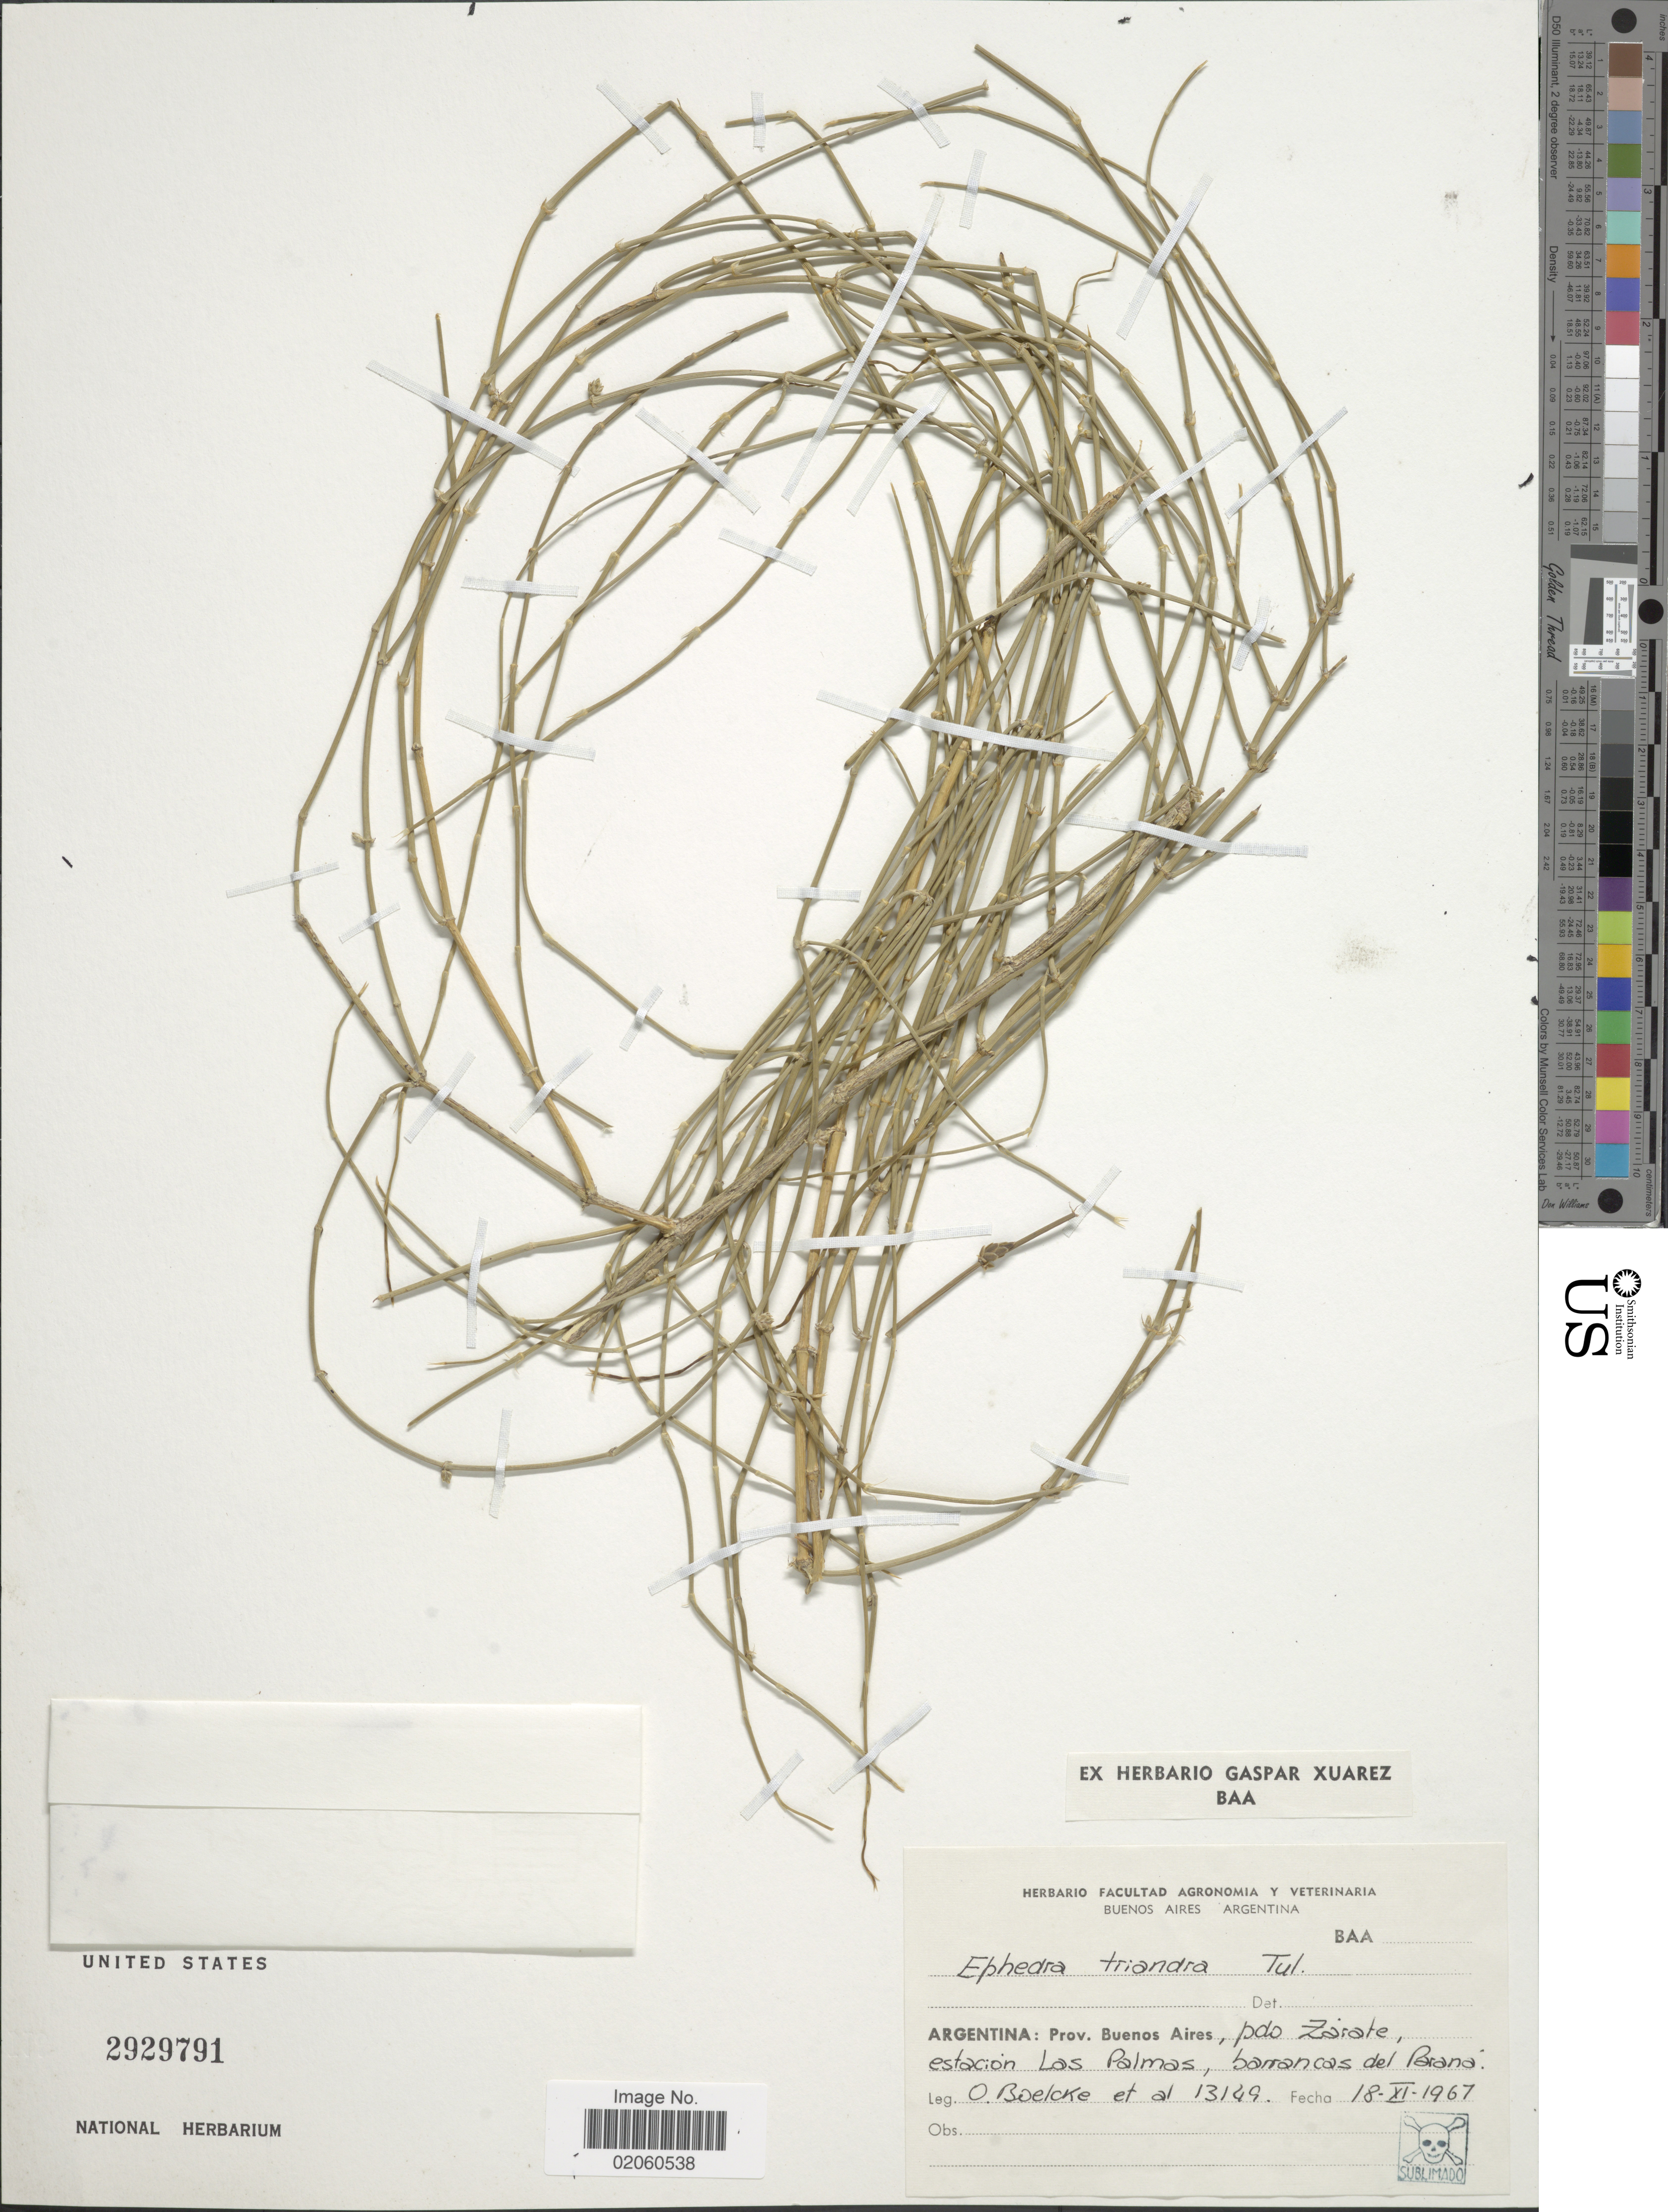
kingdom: Plantae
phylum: Tracheophyta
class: Gnetopsida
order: Ephedrales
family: Ephedraceae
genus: Ephedra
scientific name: Ephedra triandra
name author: Tul.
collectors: O. Boelcke & et al.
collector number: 13149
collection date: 1967-11-18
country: Argentina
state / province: Buenos Aires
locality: Pdo. Zarate, estacion Las Palmas, barranas del Parana.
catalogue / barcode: US 2929791